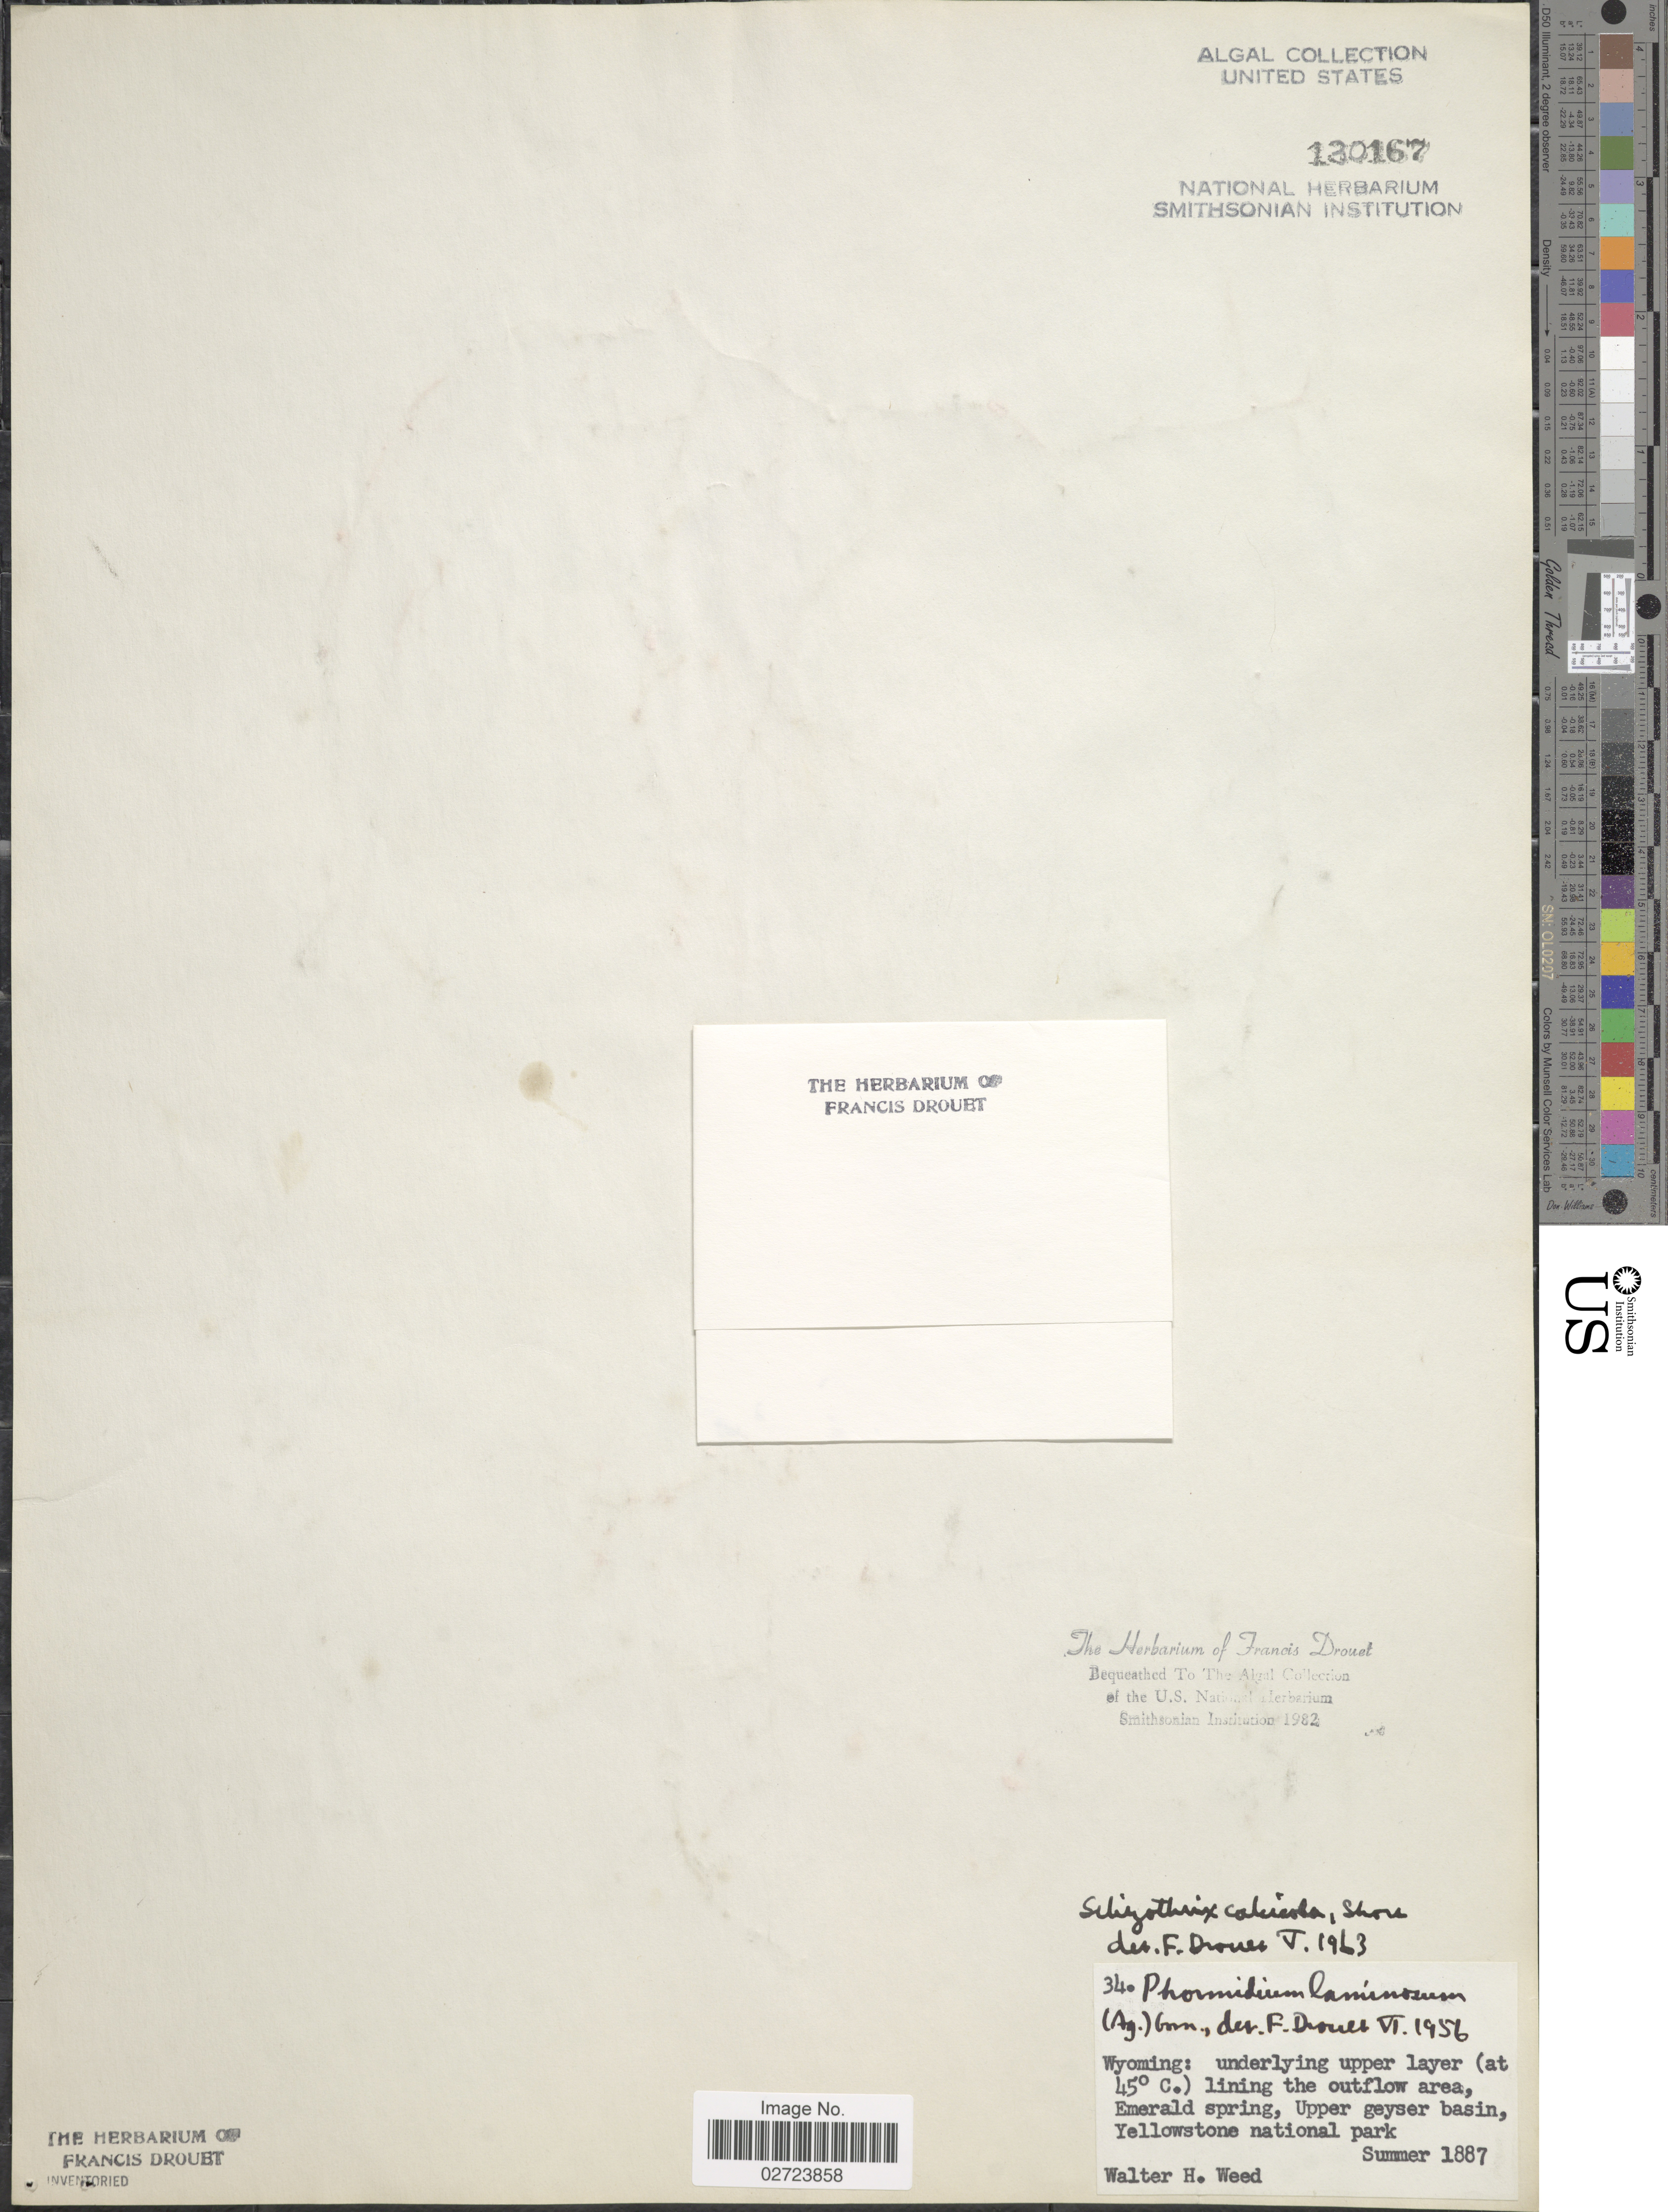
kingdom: Bacteria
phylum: Cyanobacteria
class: Cyanobacteriia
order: Leptolyngbyales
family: Trichocoleusaceae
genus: Schizothrix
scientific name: Schizothrix calcicola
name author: Gomont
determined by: Drouet, F. E.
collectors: W. Weed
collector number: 34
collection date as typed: Summer 1887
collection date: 1887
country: United States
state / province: Wyoming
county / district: Teton County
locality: Yellowstone National Park, Upper Geyser Basin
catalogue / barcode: US 130167